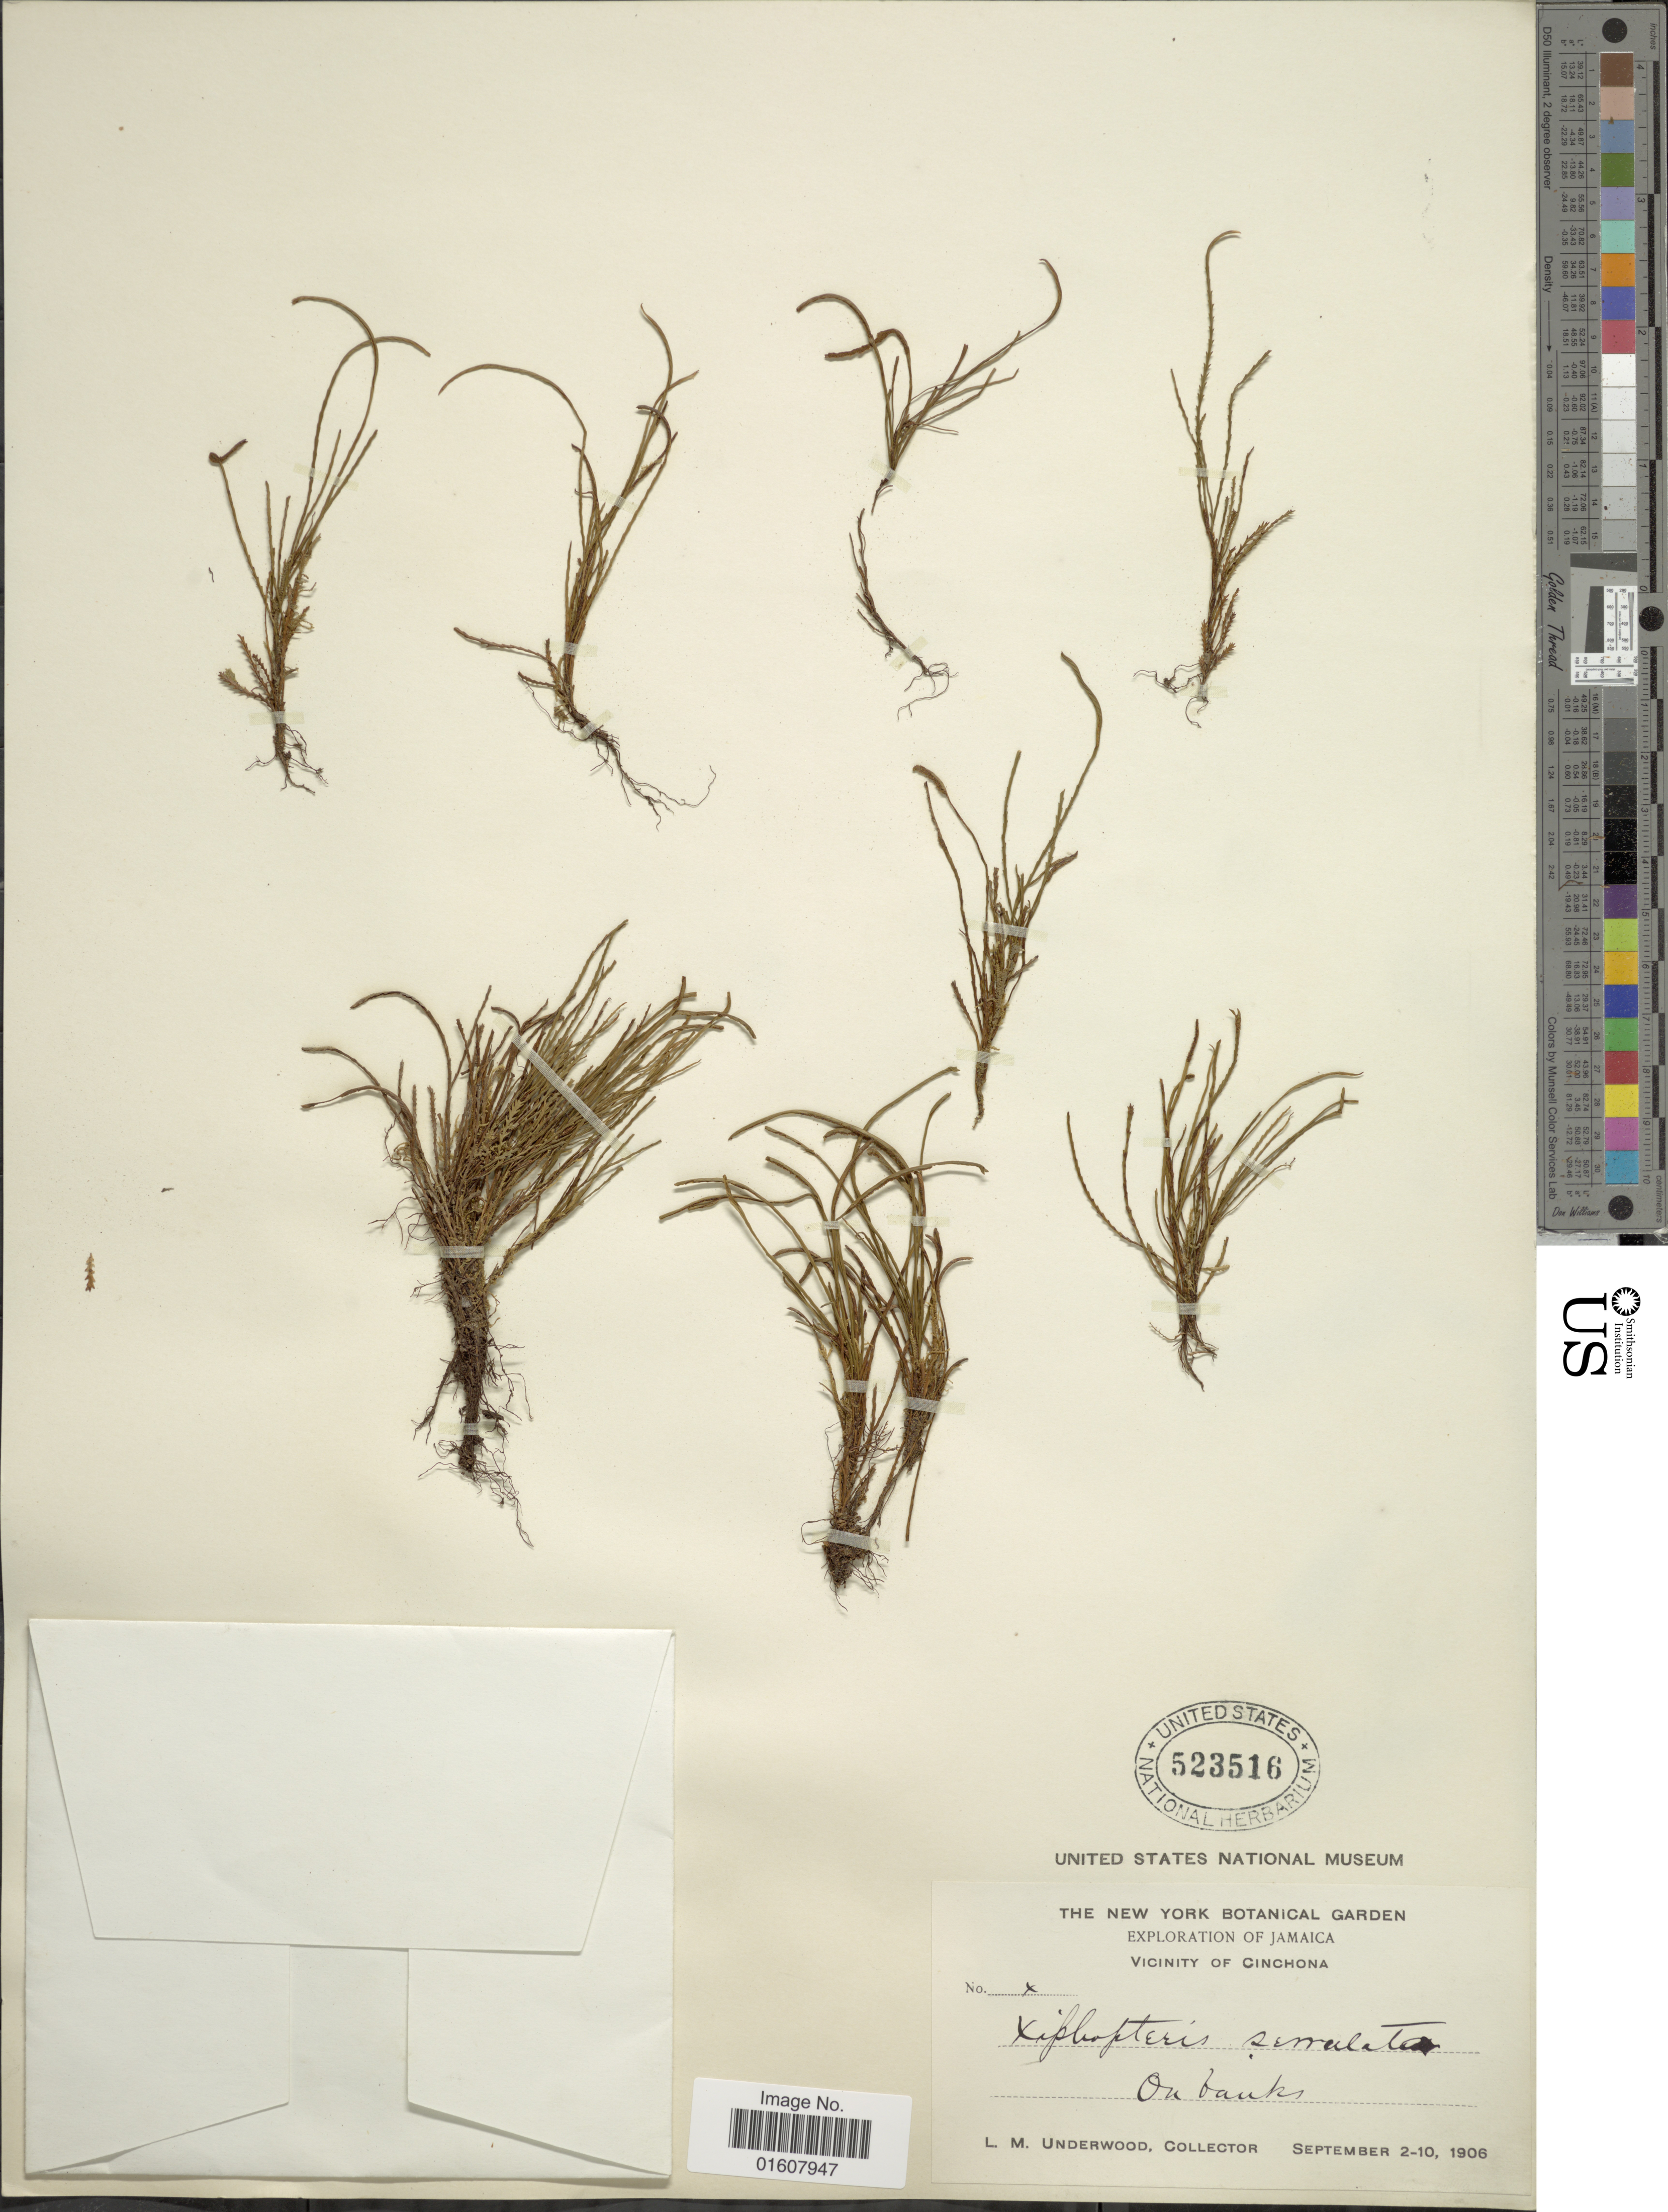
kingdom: Plantae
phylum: Tracheophyta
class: Polypodiopsida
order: Polypodiales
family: Polypodiaceae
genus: Cochlidium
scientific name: Cochlidium serrulatum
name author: (Sw.) L.E. Bishop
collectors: L. M. Underwood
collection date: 1906-09-02/1906-09-10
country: Jamaica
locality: Vicinity of Cinchona. On banks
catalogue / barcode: US 523516